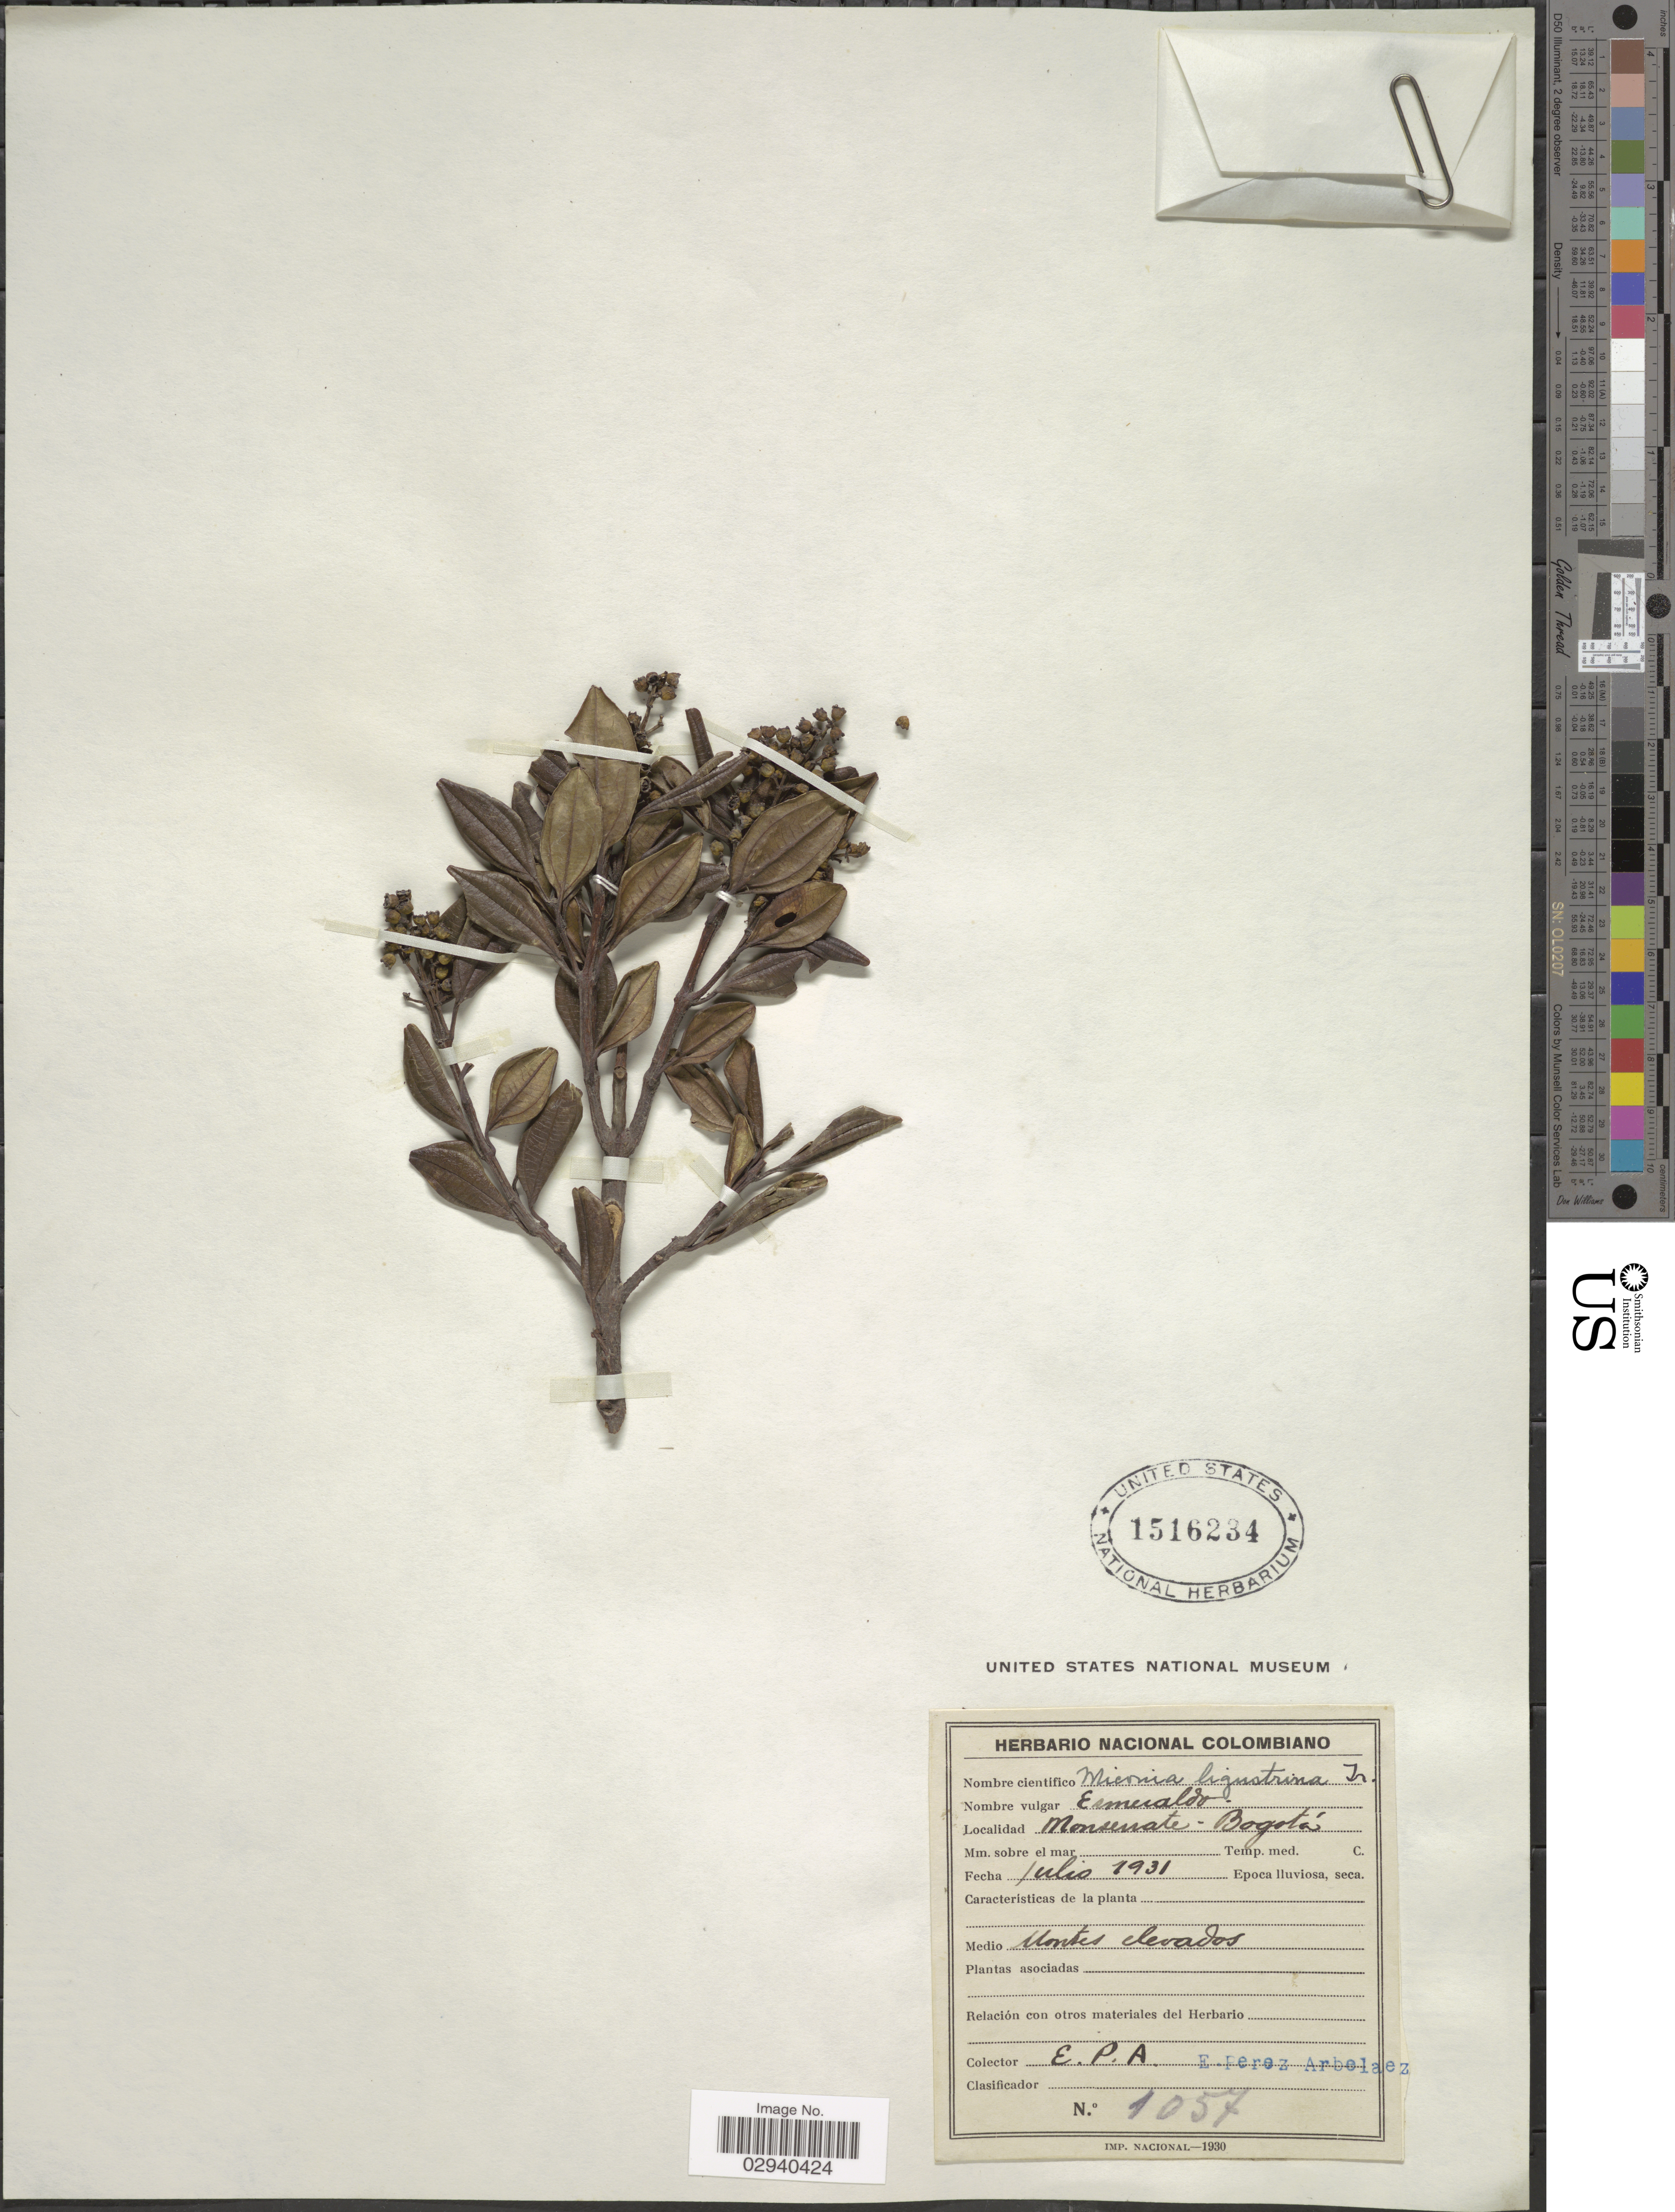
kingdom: Plantae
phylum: Tracheophyta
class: Magnoliopsida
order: Myrtales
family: Melastomataceae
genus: Miconia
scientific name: Miconia ligustrina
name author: (Sw.) Triana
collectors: E. Pérez Arbeláez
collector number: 1057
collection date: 1931-07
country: Colombia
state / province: Bogota D.C.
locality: Monserrate.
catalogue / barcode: US 1516234